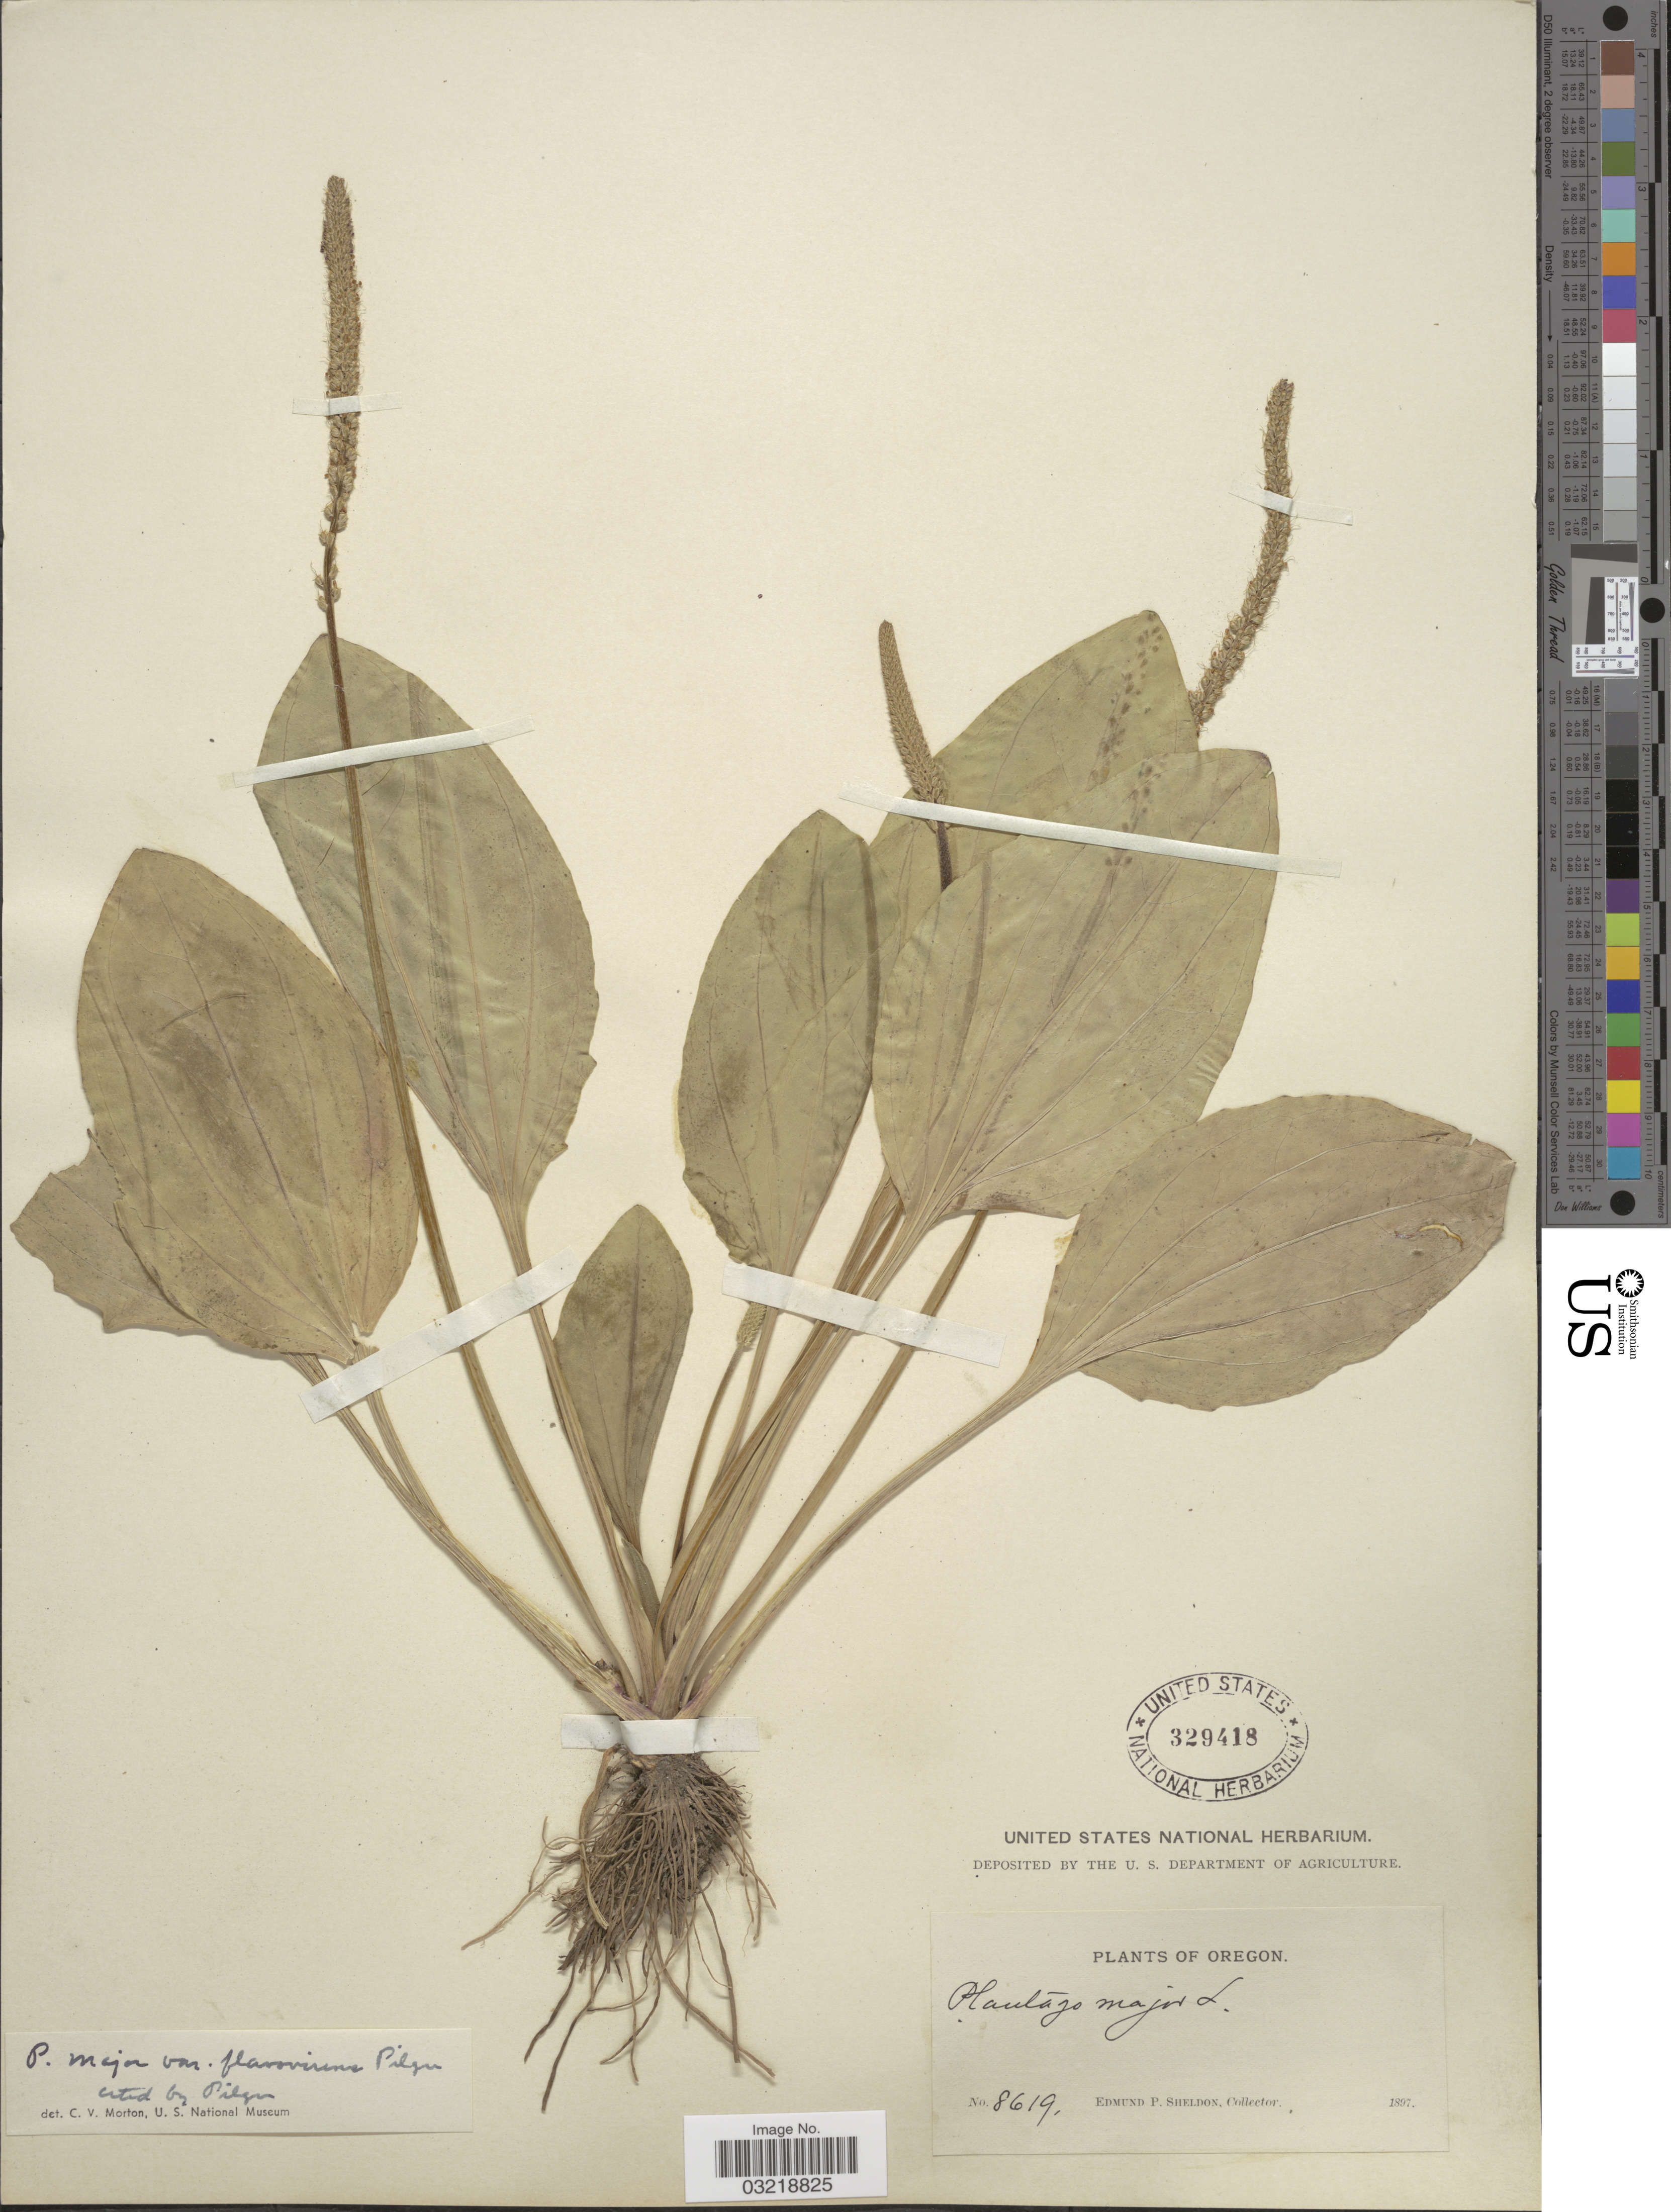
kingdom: Plantae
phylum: Tracheophyta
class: Magnoliopsida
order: Lamiales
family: Plantaginaceae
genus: Plantago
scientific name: Plantago major var. flavovirens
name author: Pilg.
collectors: E. P. Sheldon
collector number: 8619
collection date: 1897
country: United States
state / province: Oregon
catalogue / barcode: US 329418